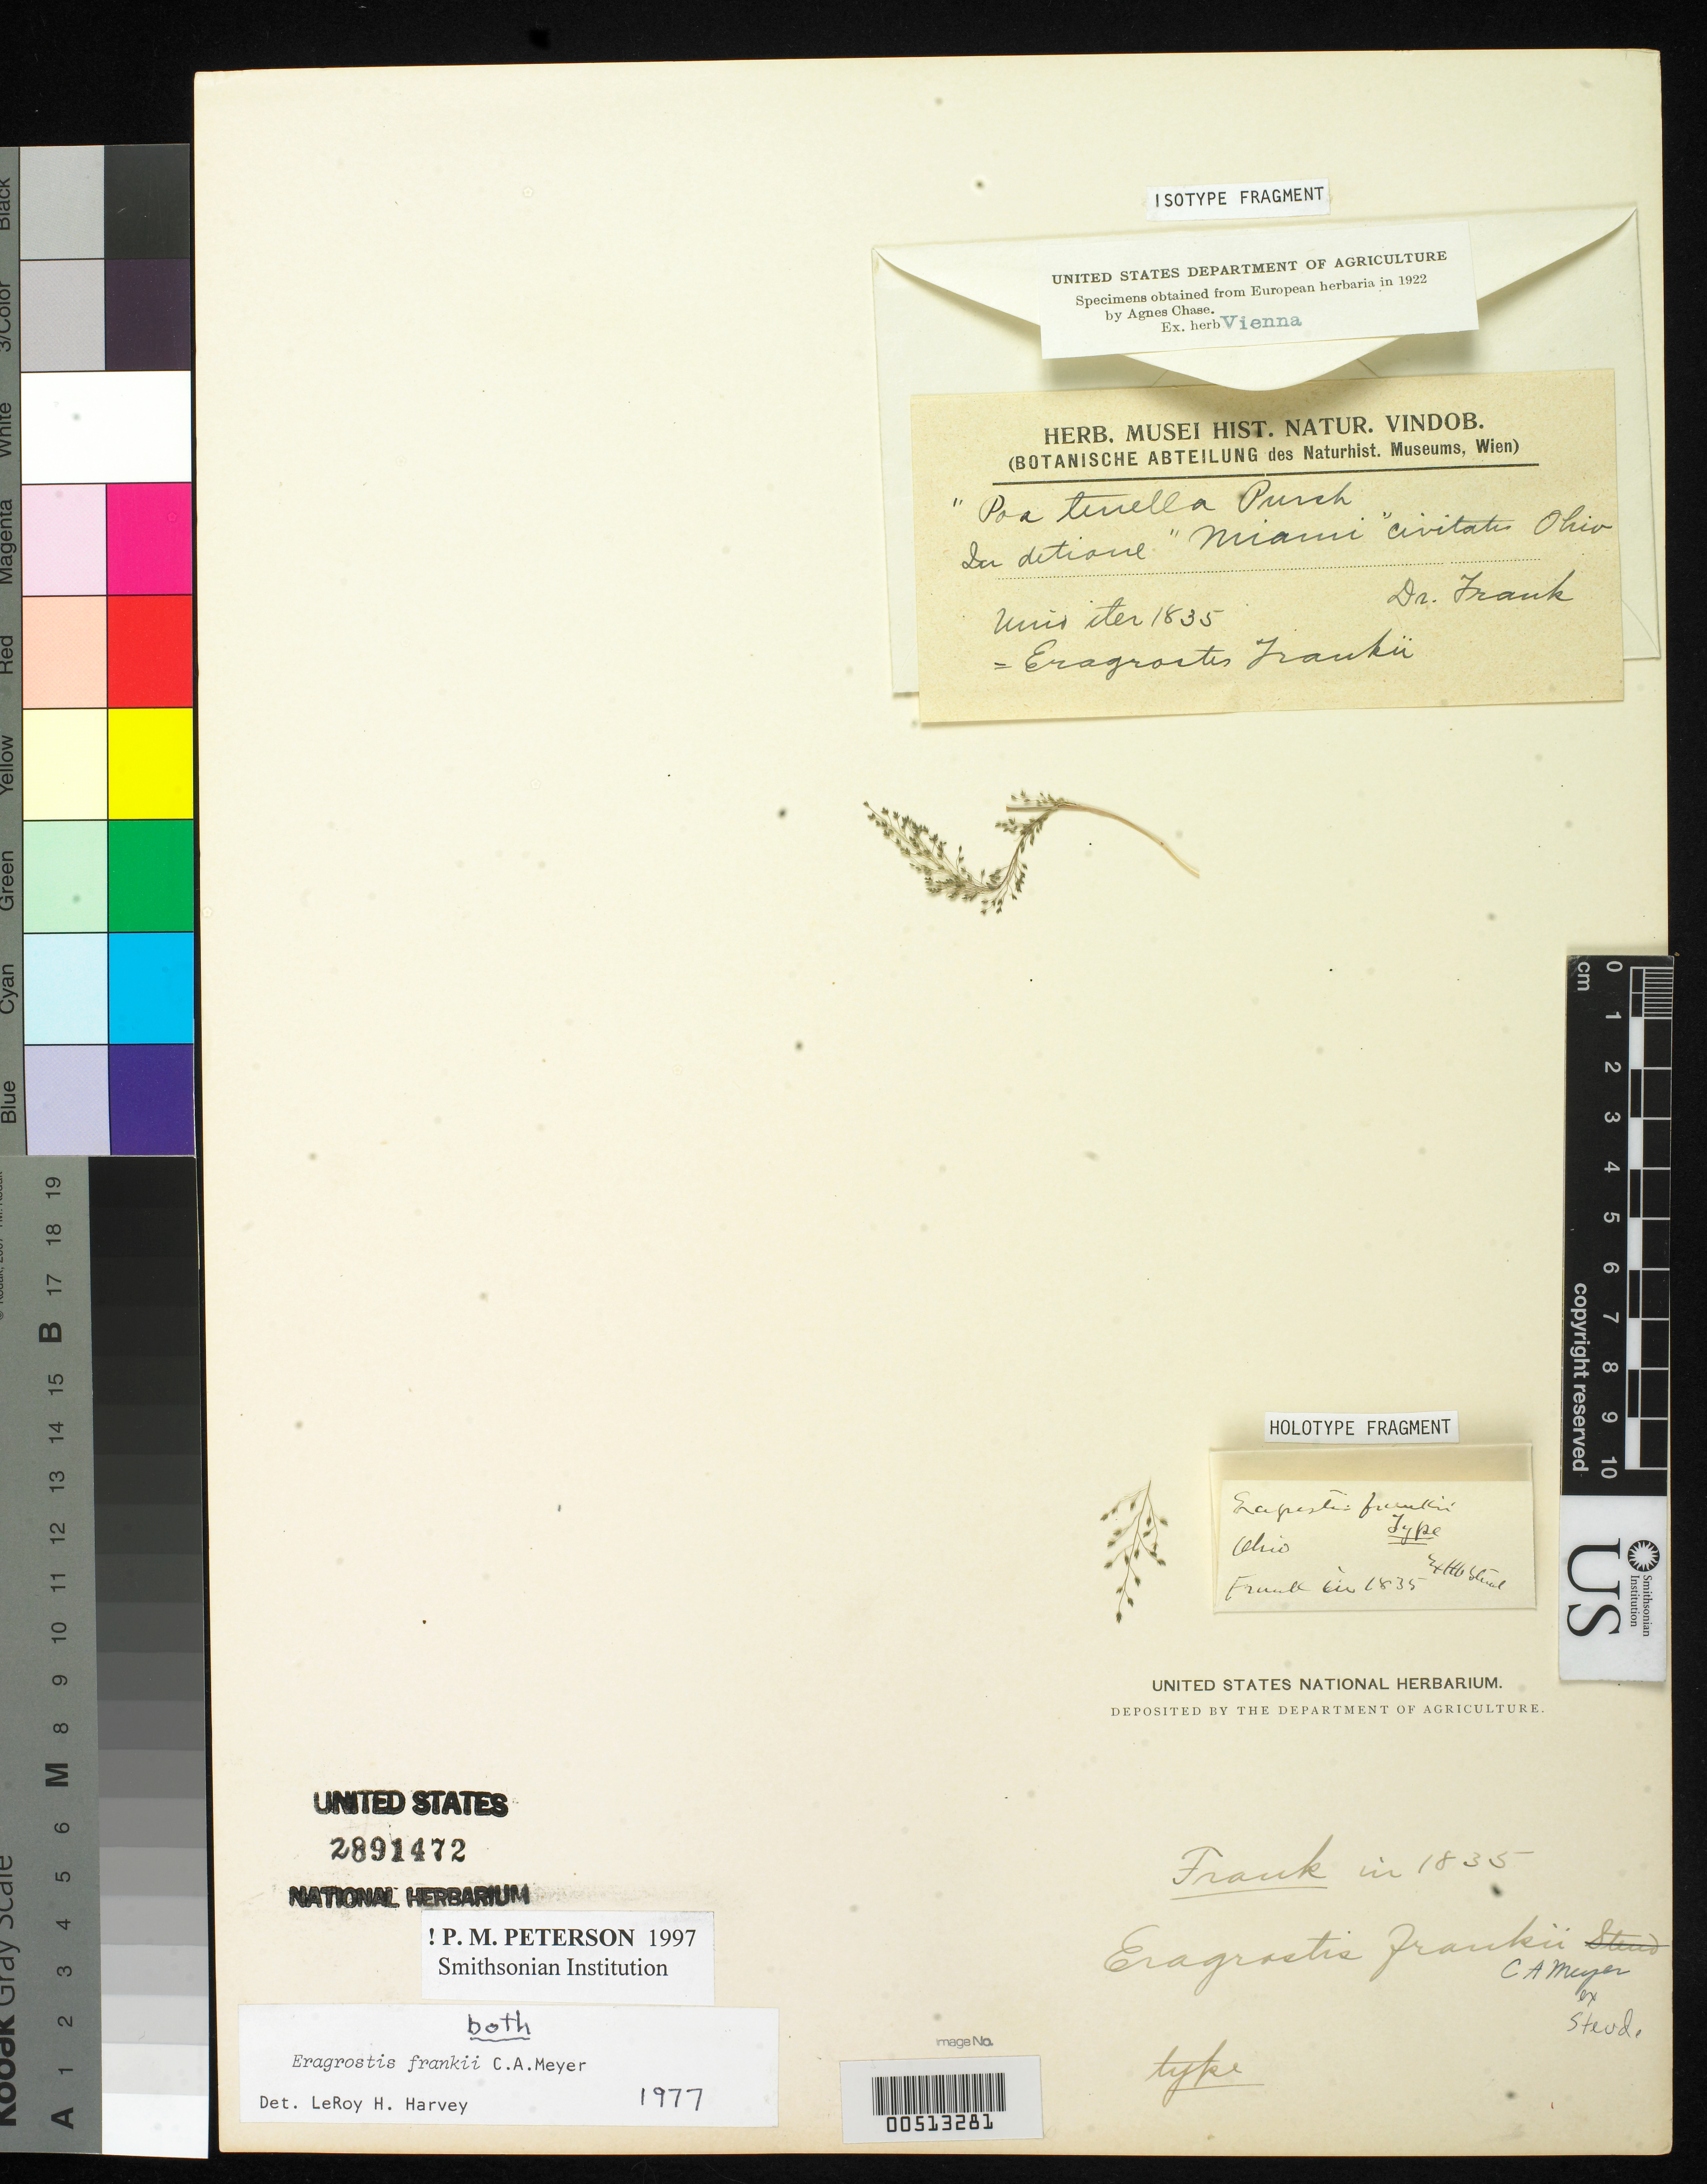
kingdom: Plantae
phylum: Tracheophyta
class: Liliopsida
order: Poales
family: Poaceae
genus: Eragrostis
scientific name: Eragrostis frankii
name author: C.A. Mey. ex Steud.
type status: Type Fragment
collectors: -. Frank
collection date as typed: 1854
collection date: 1854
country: United States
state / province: Ohio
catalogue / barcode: US 2891472